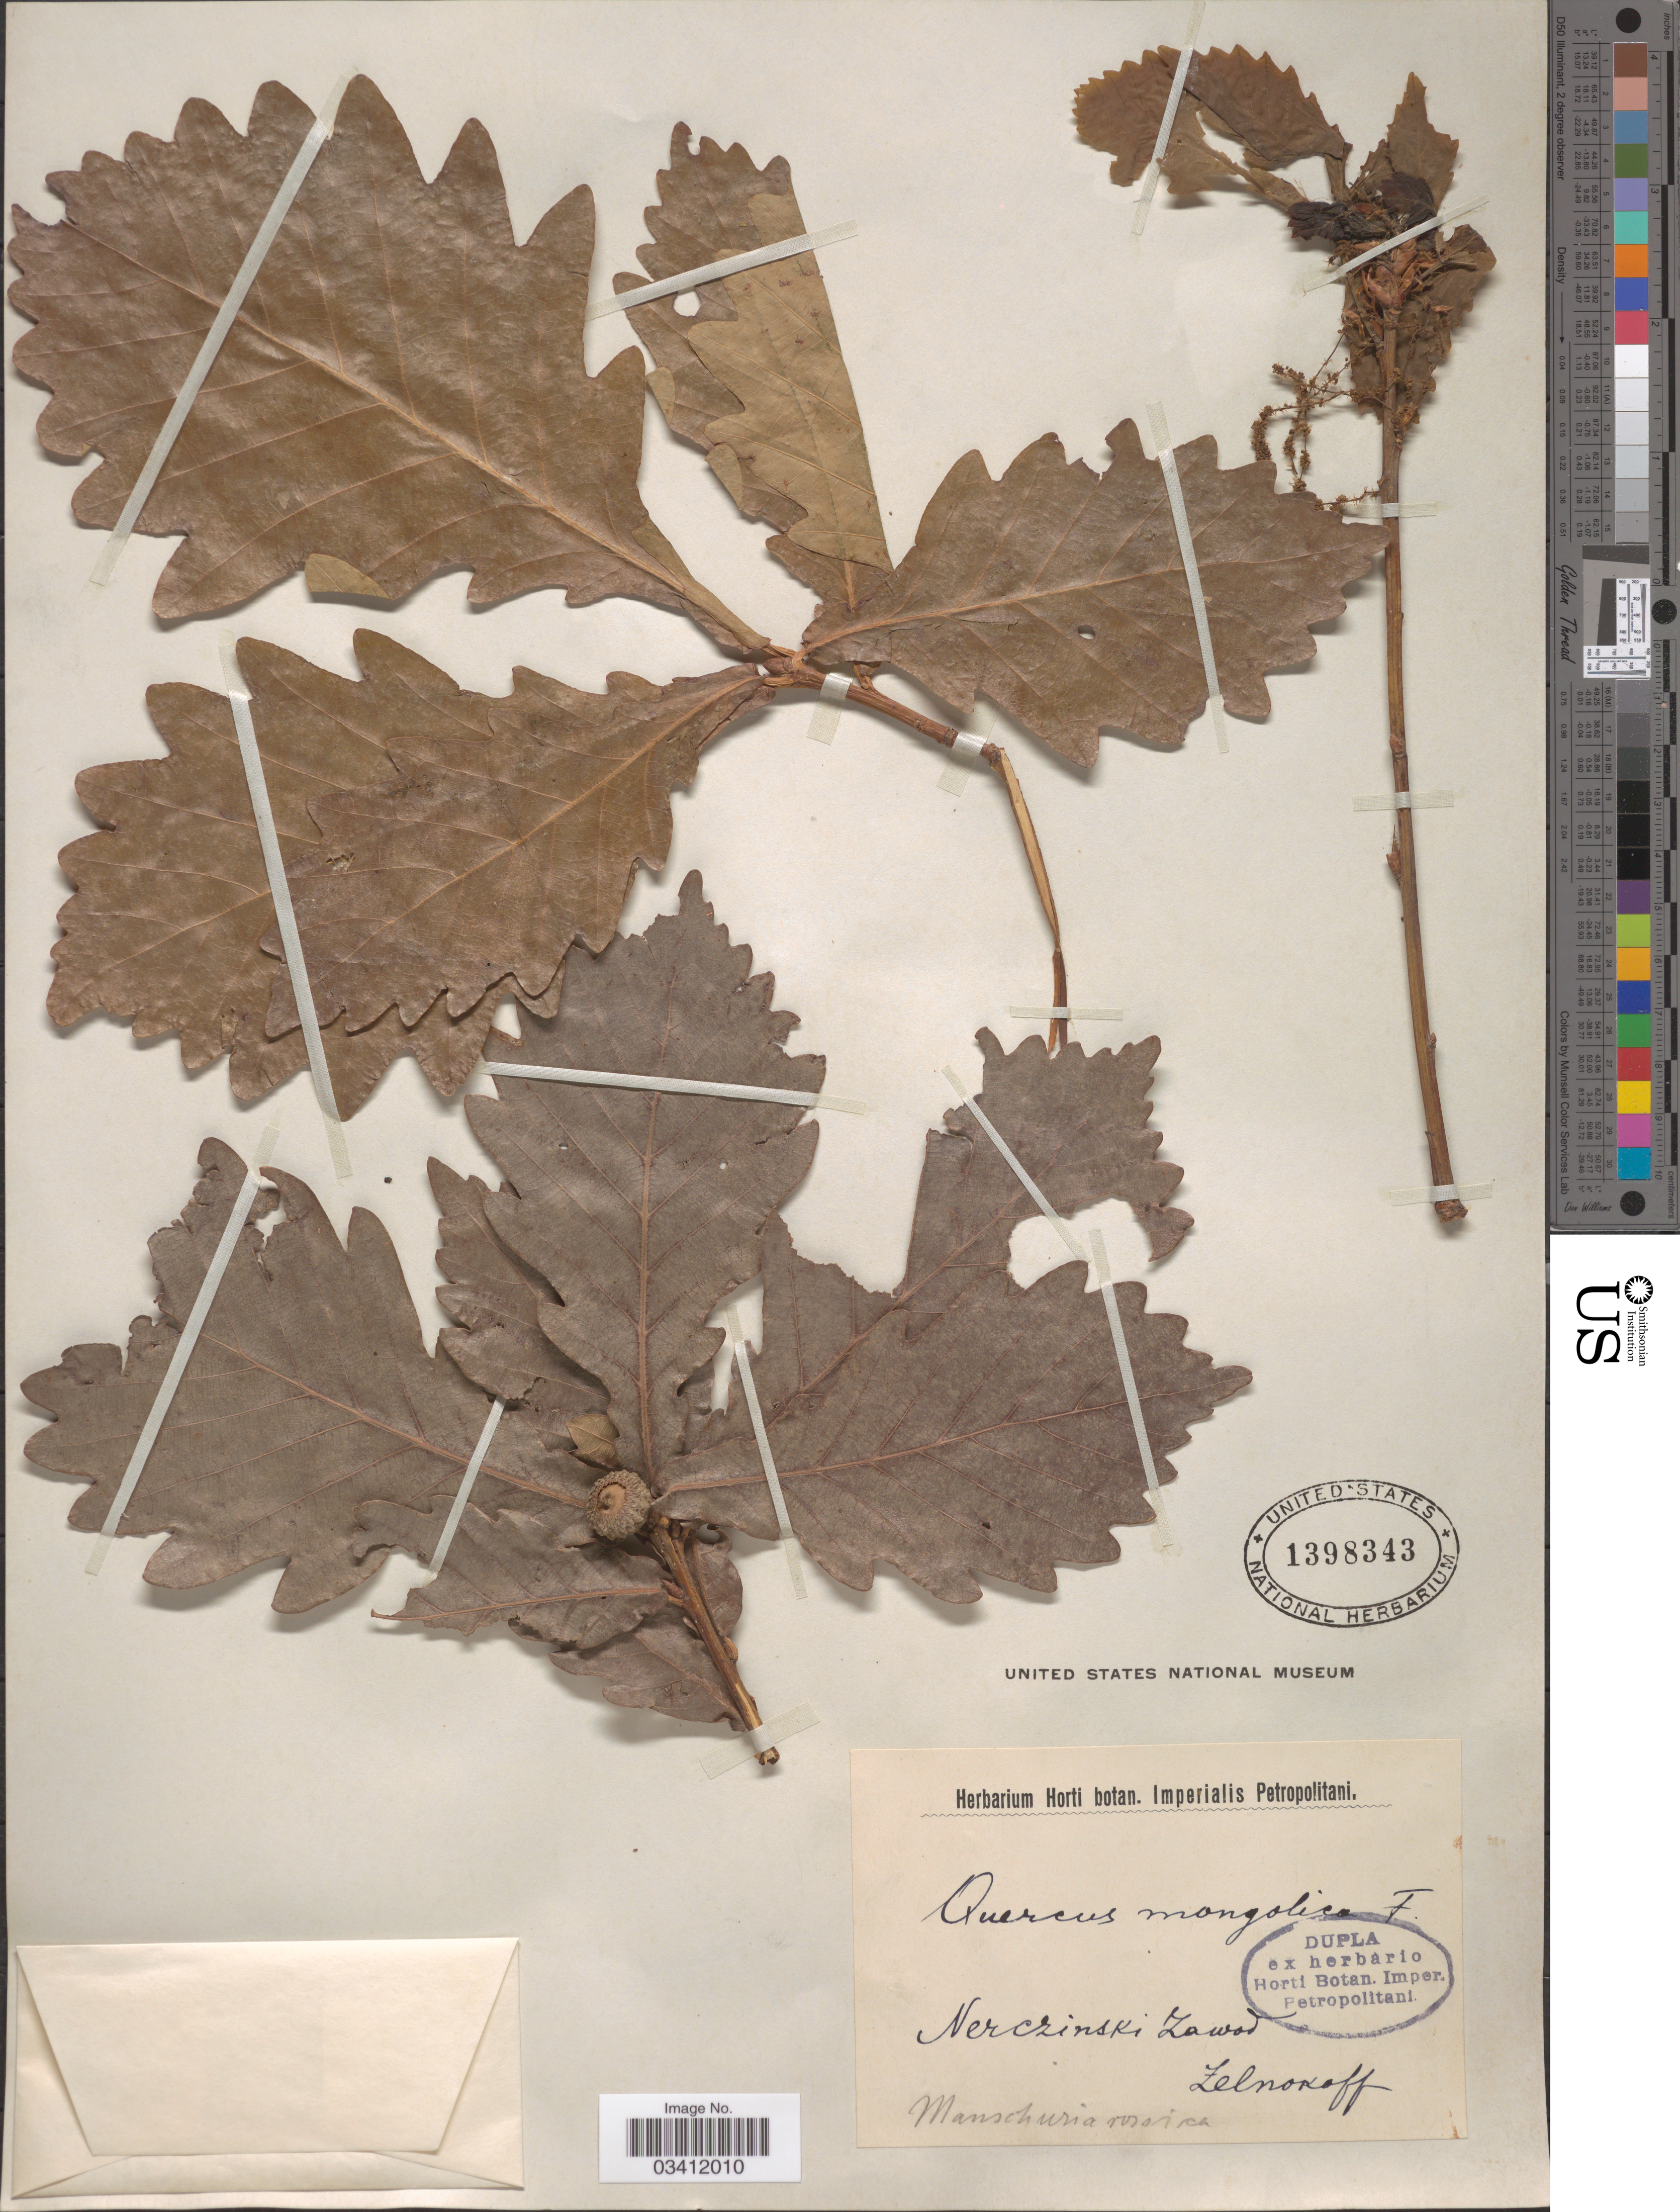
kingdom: Plantae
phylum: Tracheophyta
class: Magnoliopsida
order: Fagales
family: Fagaceae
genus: Quercus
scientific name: Quercus mongolica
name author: Fisch. ex Ledeb.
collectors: Zelnokoff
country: Russian Federation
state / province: Zabaykalsky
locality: Nerczinski Zawod. Manschuria rossica.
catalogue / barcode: US 1398343